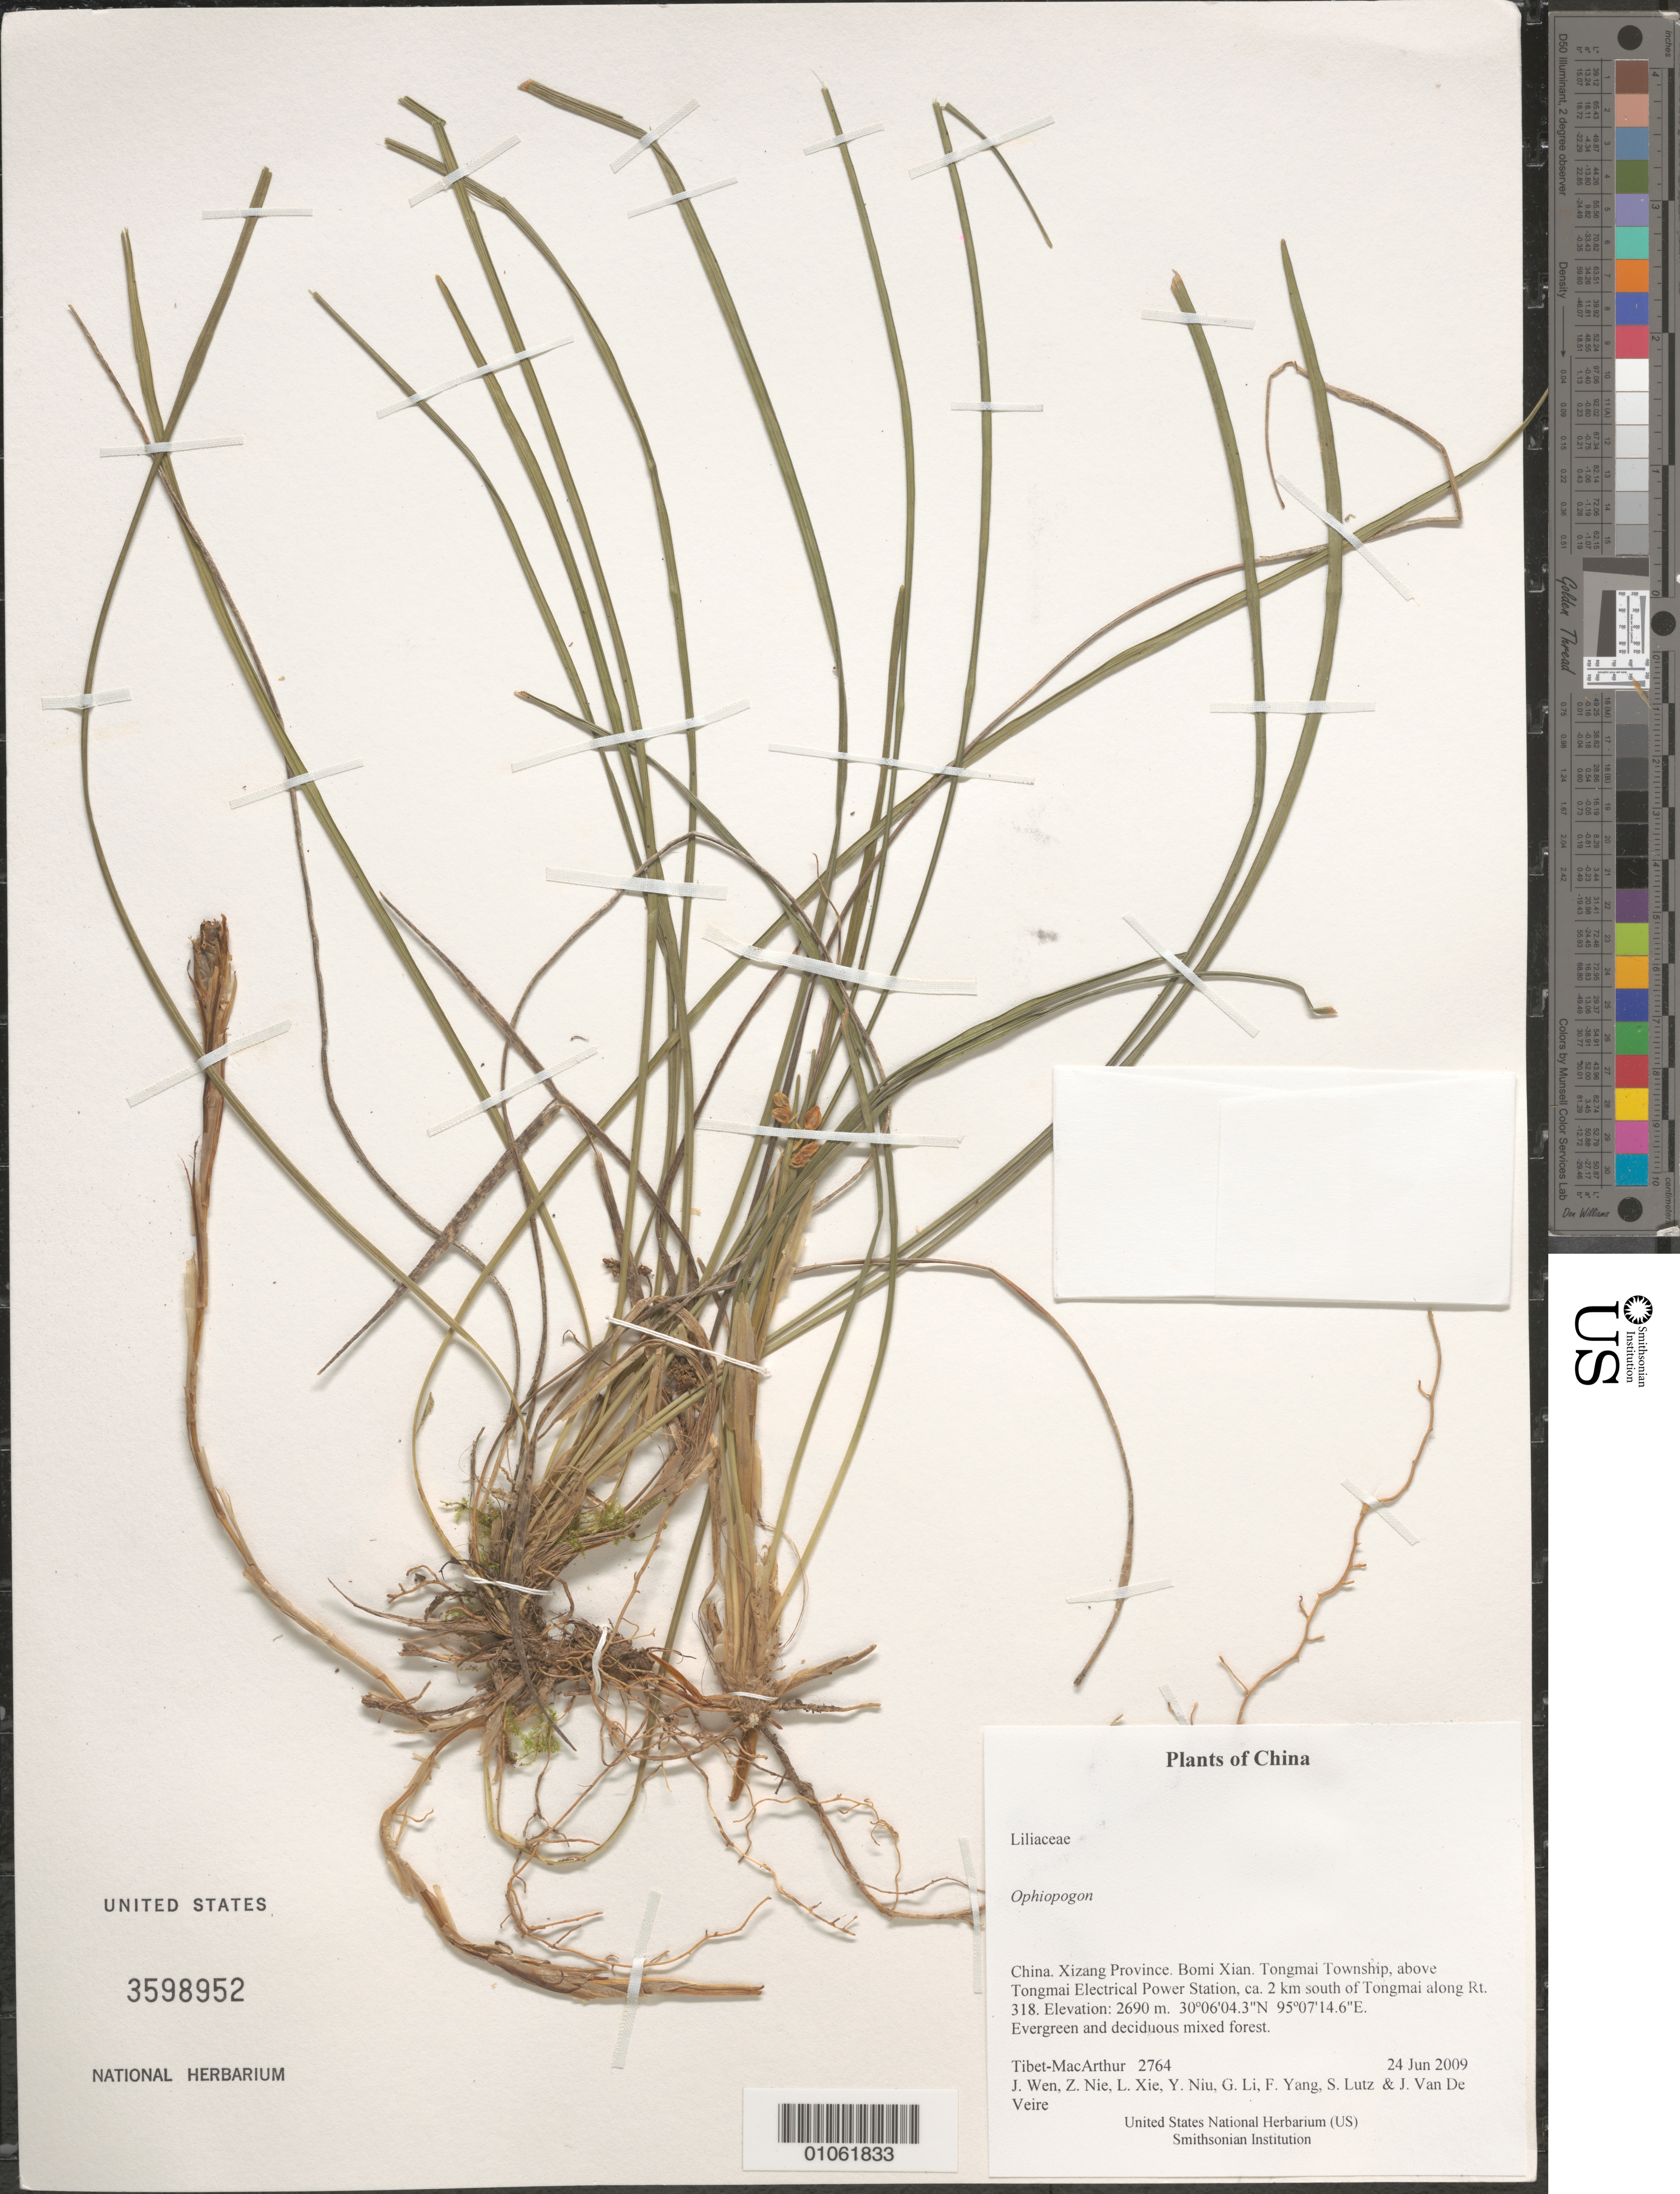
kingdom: Plantae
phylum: Tracheophyta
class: Liliopsida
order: Asparagales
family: Asparagaceae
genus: Ophiopogon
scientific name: Ophiopogon sp.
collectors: Tibet-MacArthur, J. Wen, Z. Nie, L. Xie, Y. Niu, G. Li, F. Yang, S. Lutz & J. Van De Veire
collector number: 2764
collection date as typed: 24 Jun 2009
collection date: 2009-06-24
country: China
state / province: Xizang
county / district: Bomi Xian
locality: Tongmai Township, above Tongmai Electrical Power Station, ca. 2 km south of Tongmai along Rt. 318.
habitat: Evergreen and deciduous mixed forest.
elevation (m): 2690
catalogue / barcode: US 3598952